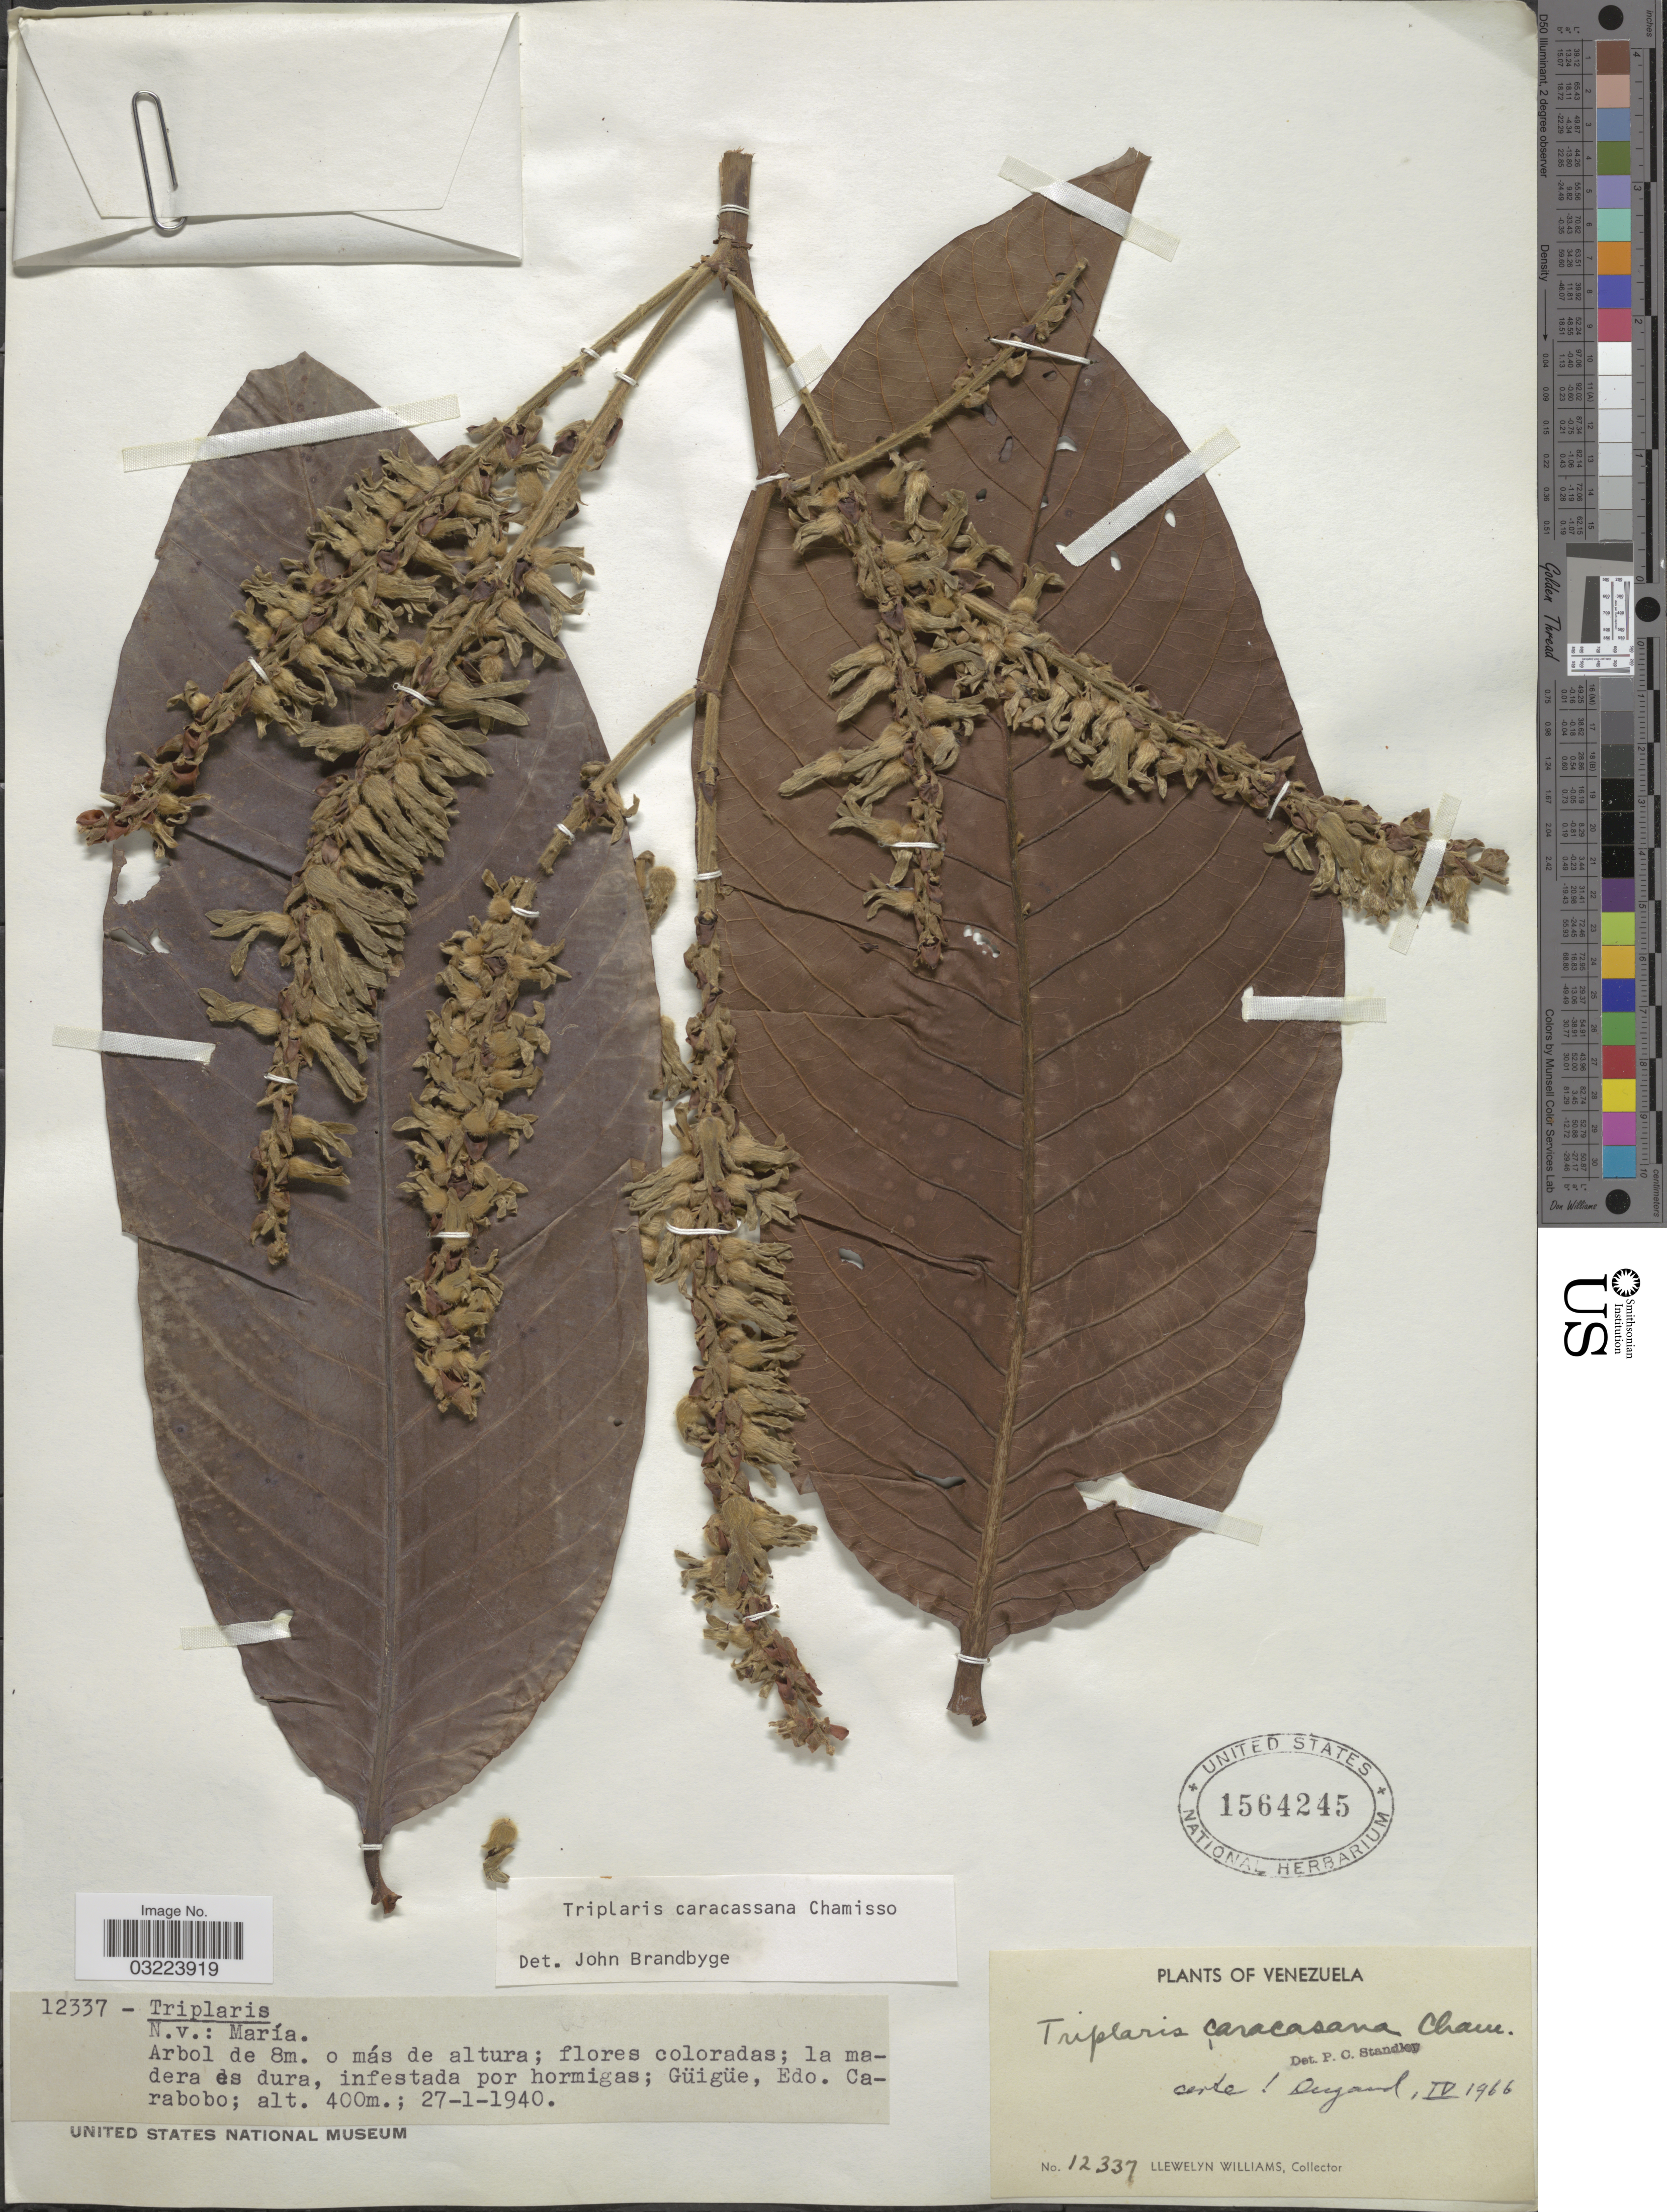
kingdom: Plantae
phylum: Tracheophyta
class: Magnoliopsida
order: Caryophyllales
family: Polygonaceae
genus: Triplaris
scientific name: Triplaris caracasana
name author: Cham.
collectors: Ll. Williams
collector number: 12337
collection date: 1940-01-27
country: Venezuela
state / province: Carabobo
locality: Güigüe.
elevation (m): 400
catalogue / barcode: US 1564245